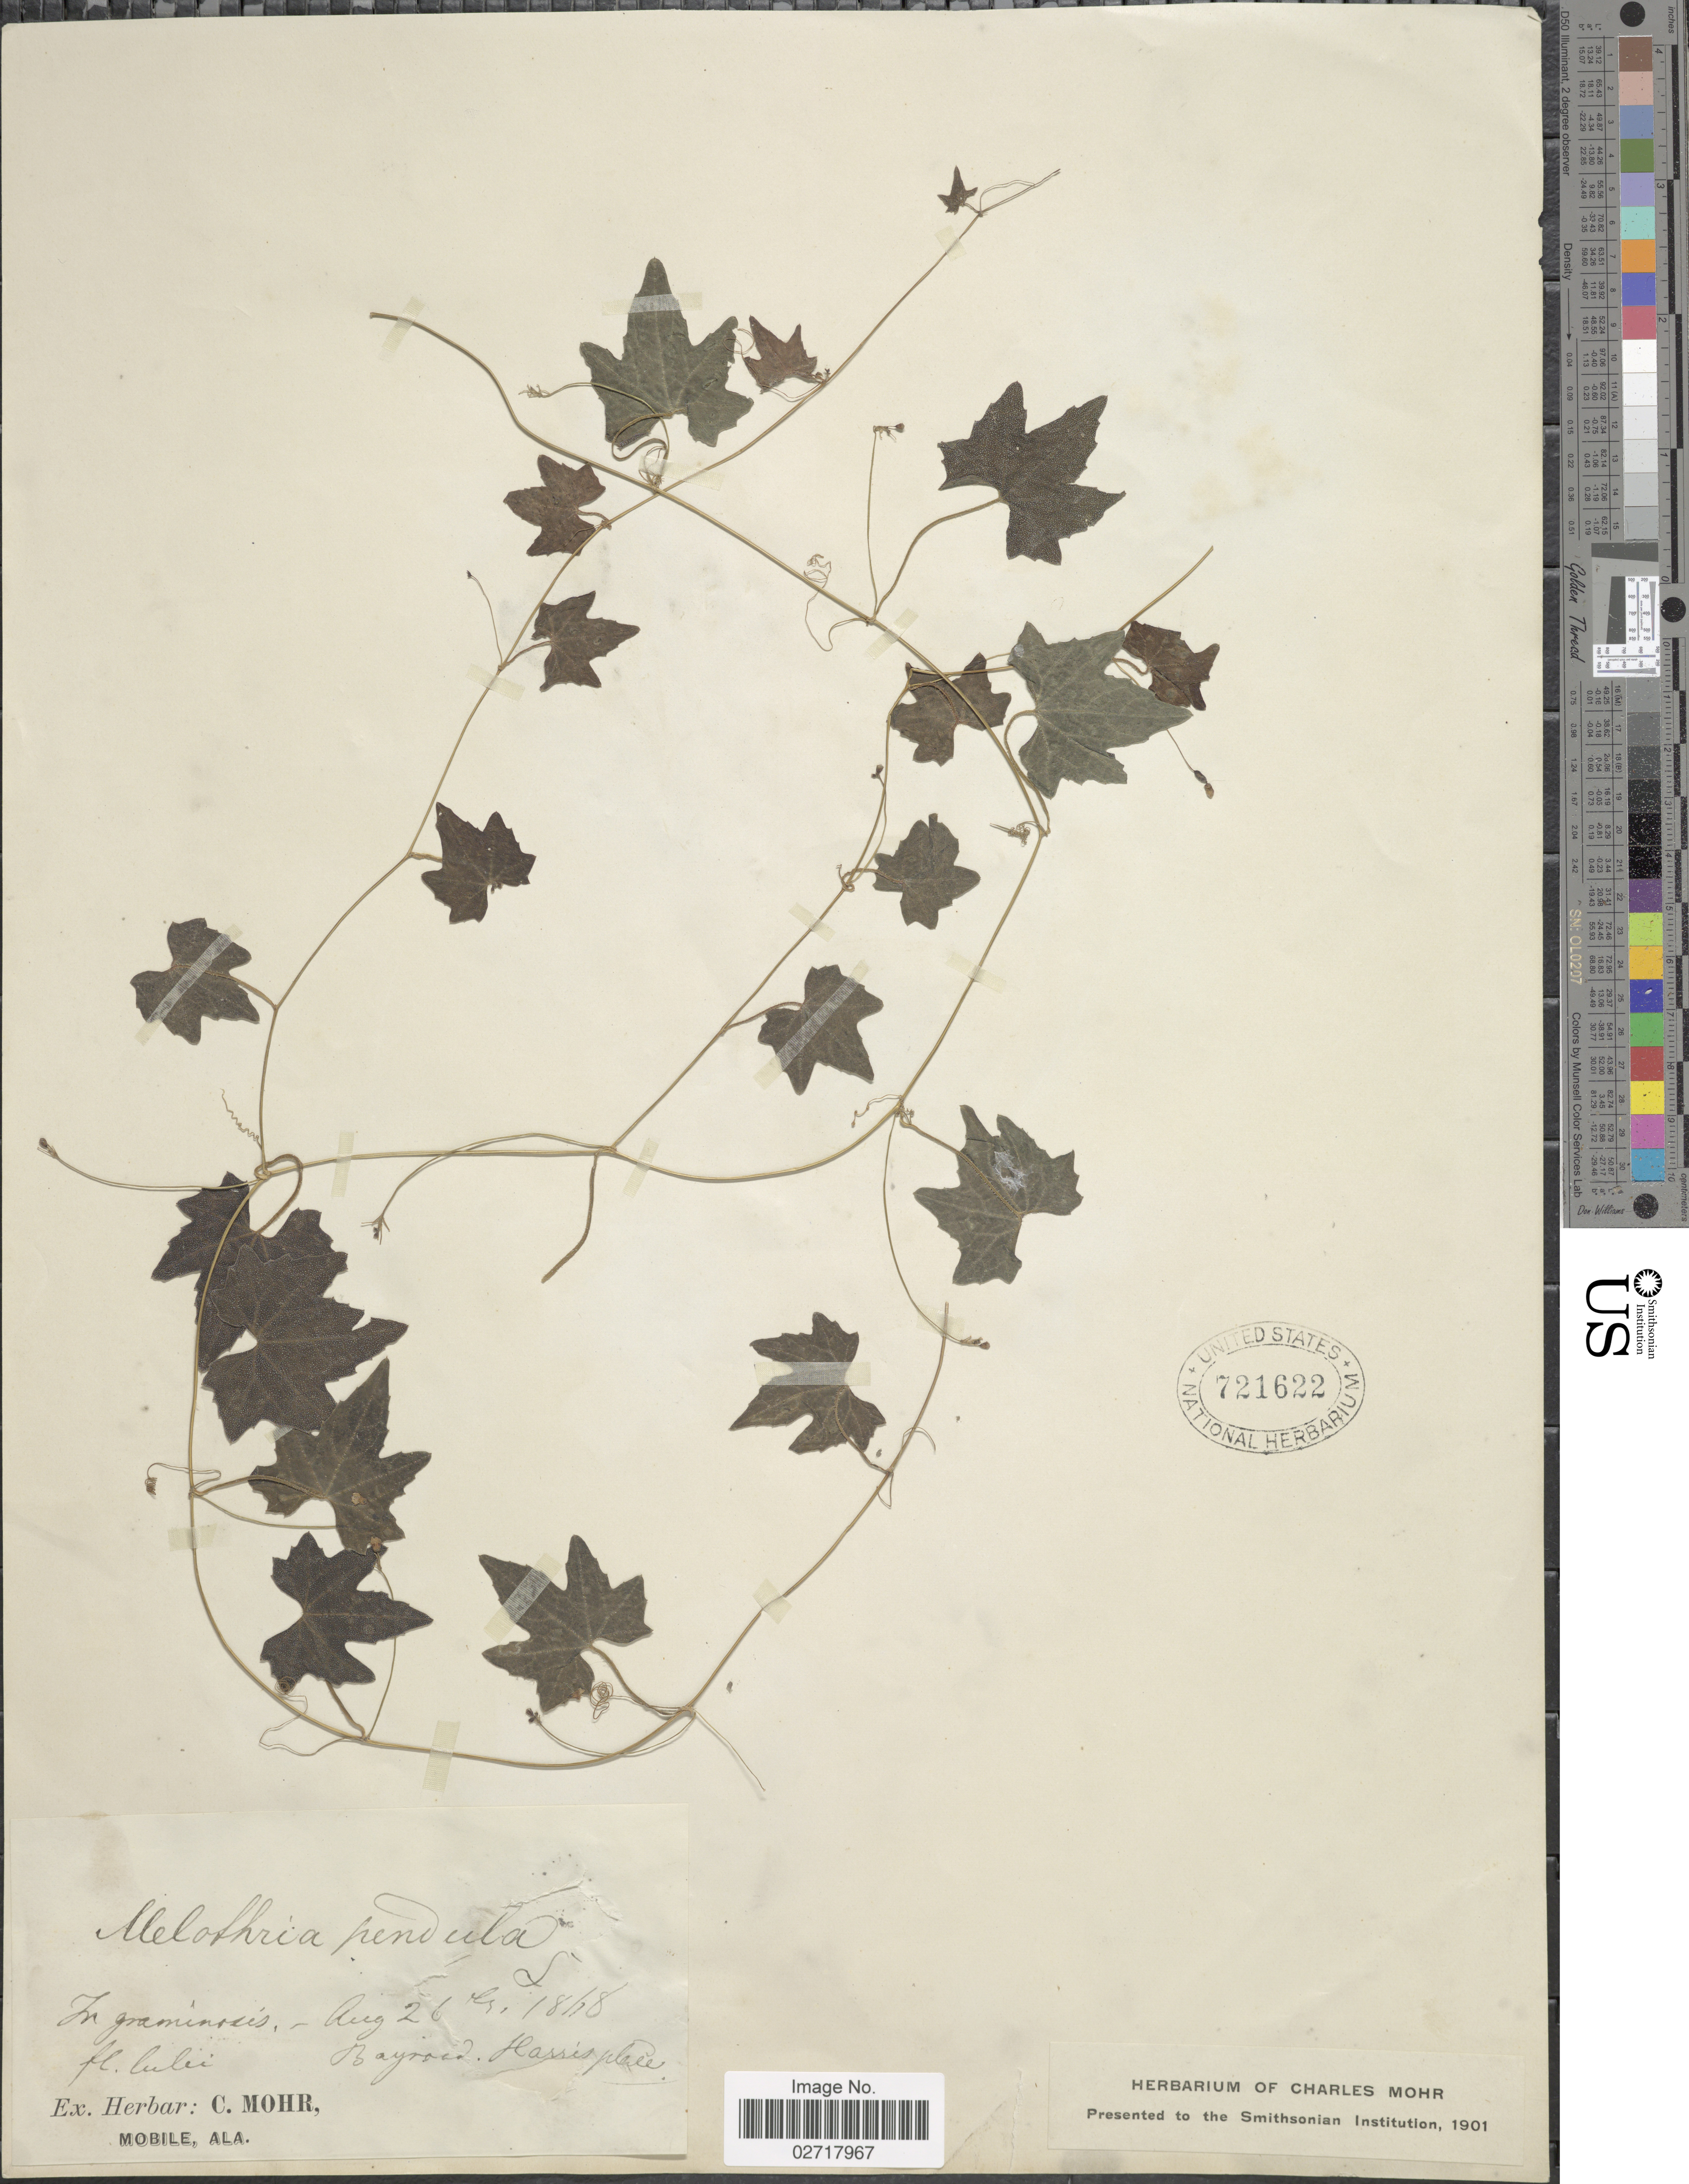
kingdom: Plantae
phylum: Tracheophyta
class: Magnoliopsida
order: Cucurbitales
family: Cucurbitaceae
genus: Melothria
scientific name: Melothria pendula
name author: L.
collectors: ex herb. C. Mohr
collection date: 1848-08-26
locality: Bayroid. Hassis Place [interpreted]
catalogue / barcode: US 721622